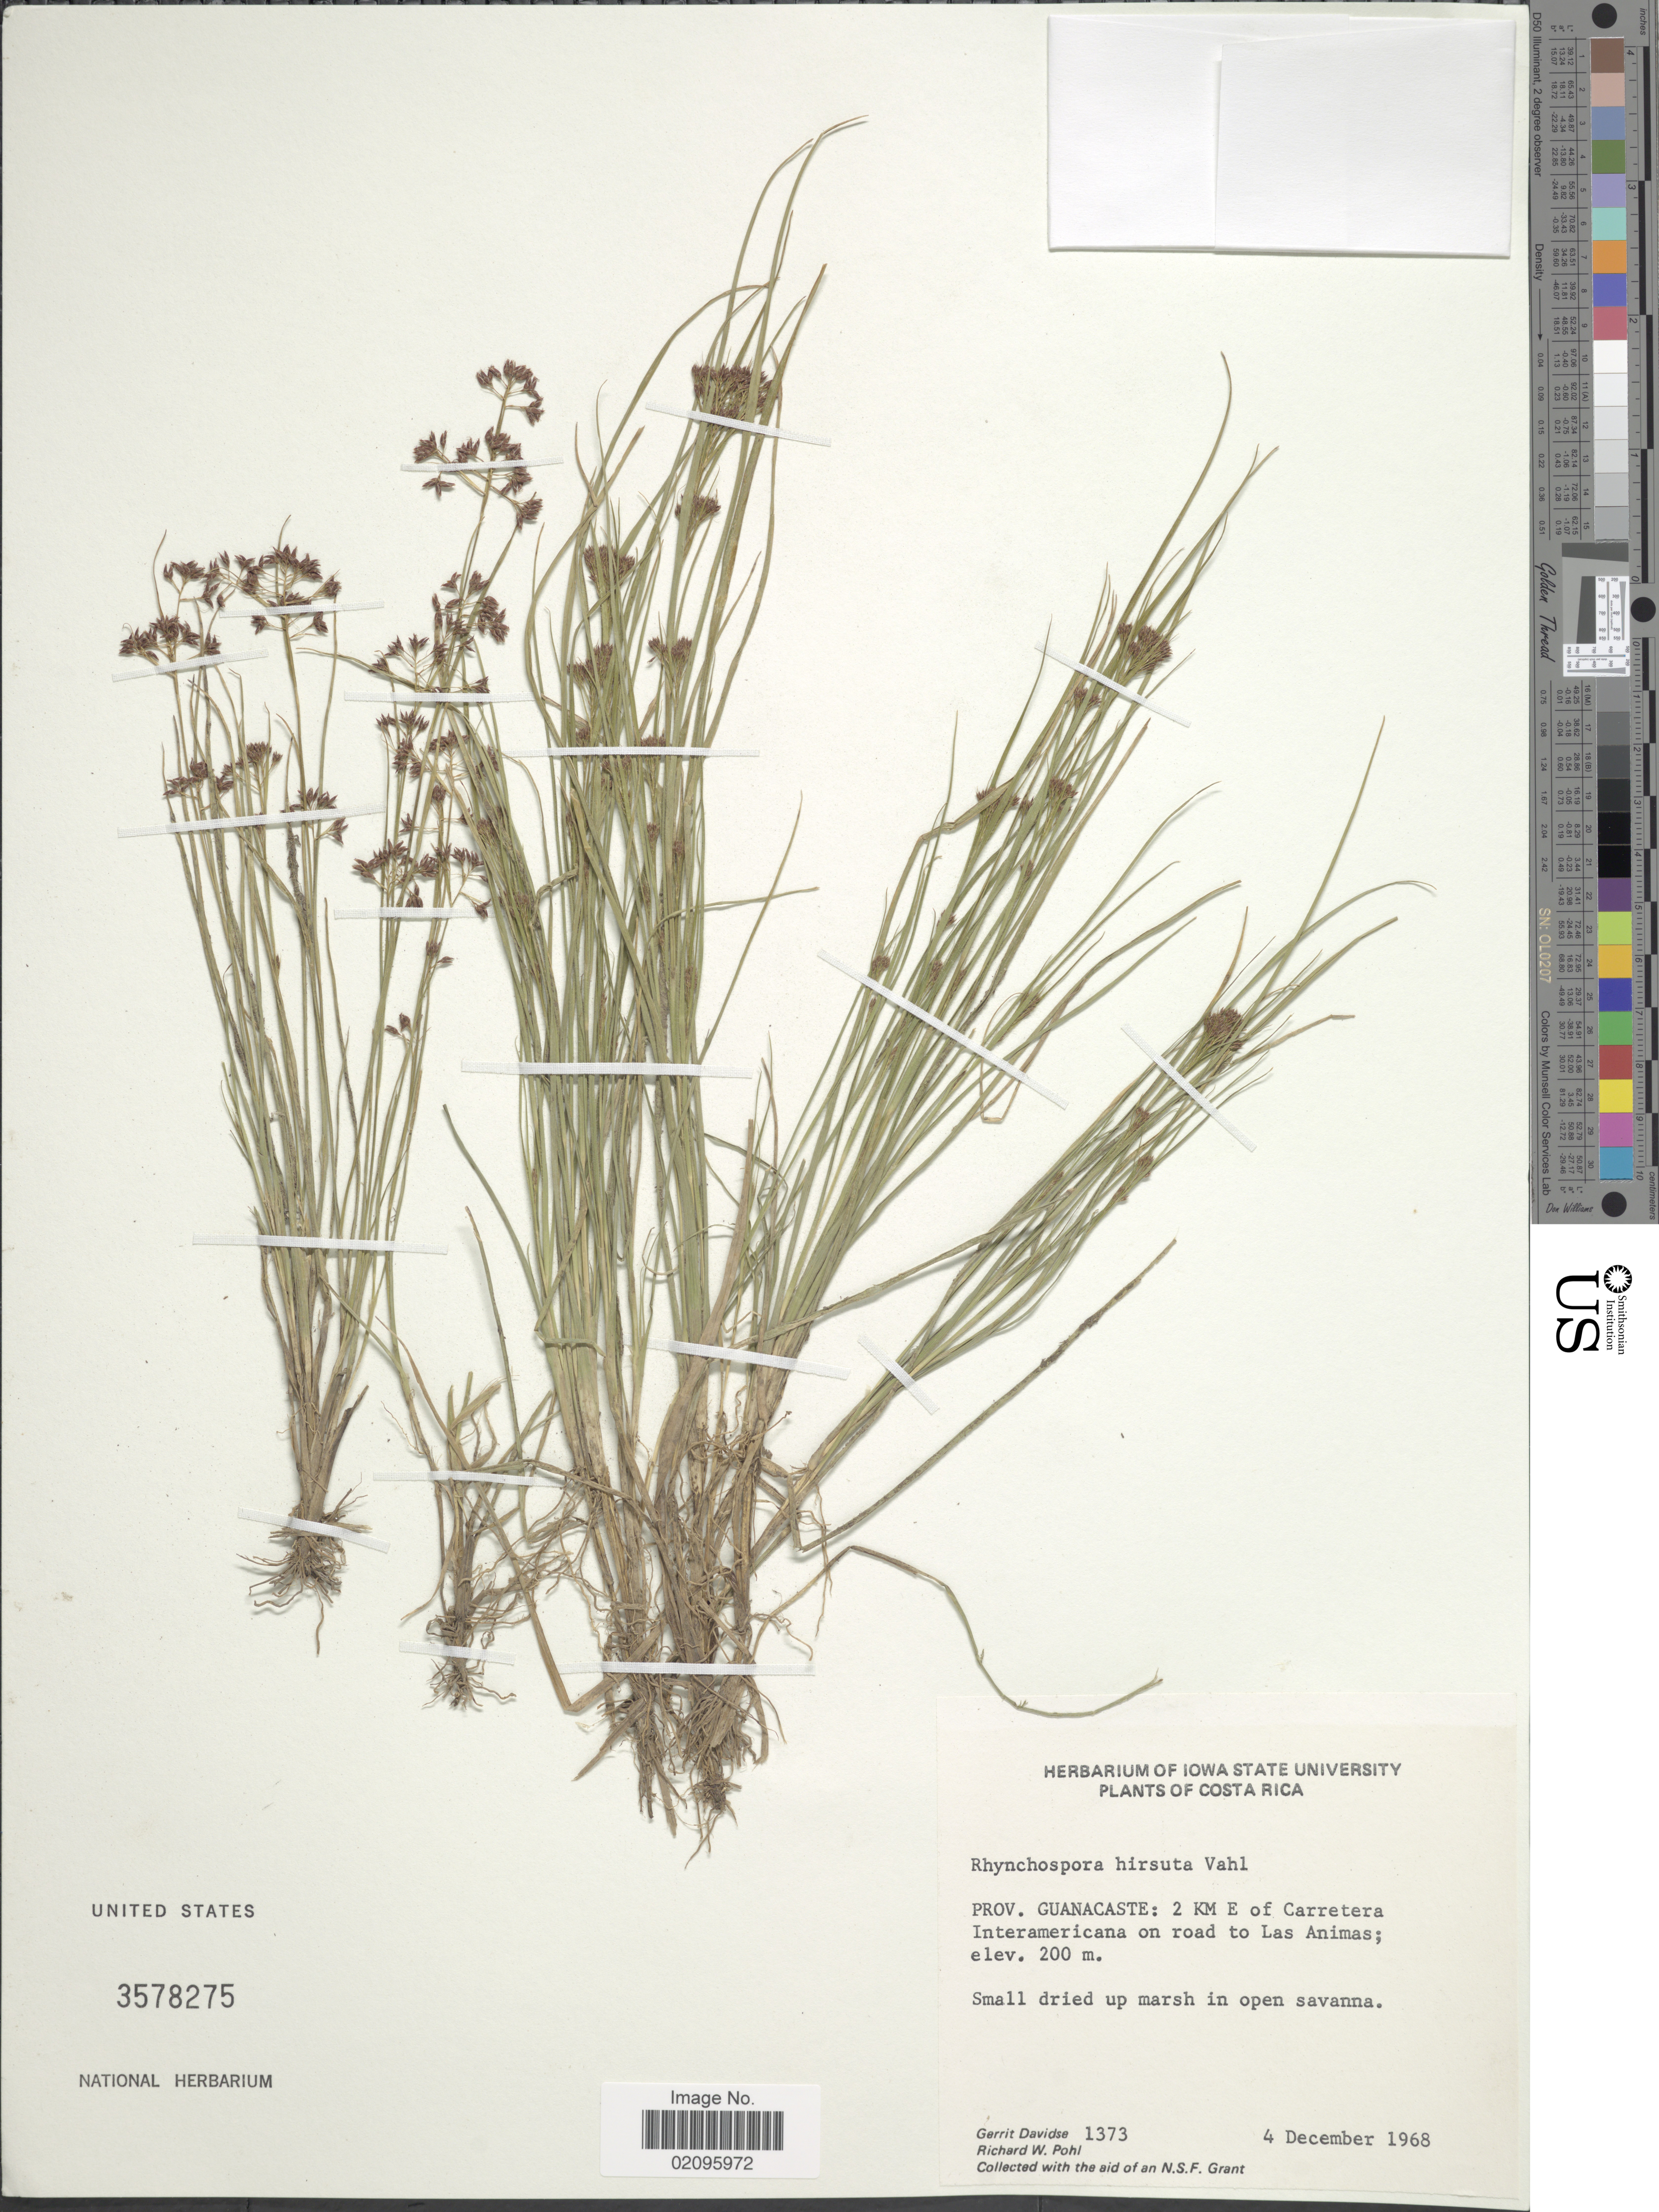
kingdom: Plantae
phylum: Tracheophyta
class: Liliopsida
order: Poales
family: Cyperaceae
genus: Rhynchospora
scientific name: Rhynchospora hirsuta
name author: (Vahl) Vahl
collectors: G. Davidse & R. W. Pohl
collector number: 1373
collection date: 1968-12-04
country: Costa Rica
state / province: Guanacaste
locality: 2 KM E of Carretera Interamericana on road to Las Animas.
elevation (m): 200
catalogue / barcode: US 3578275